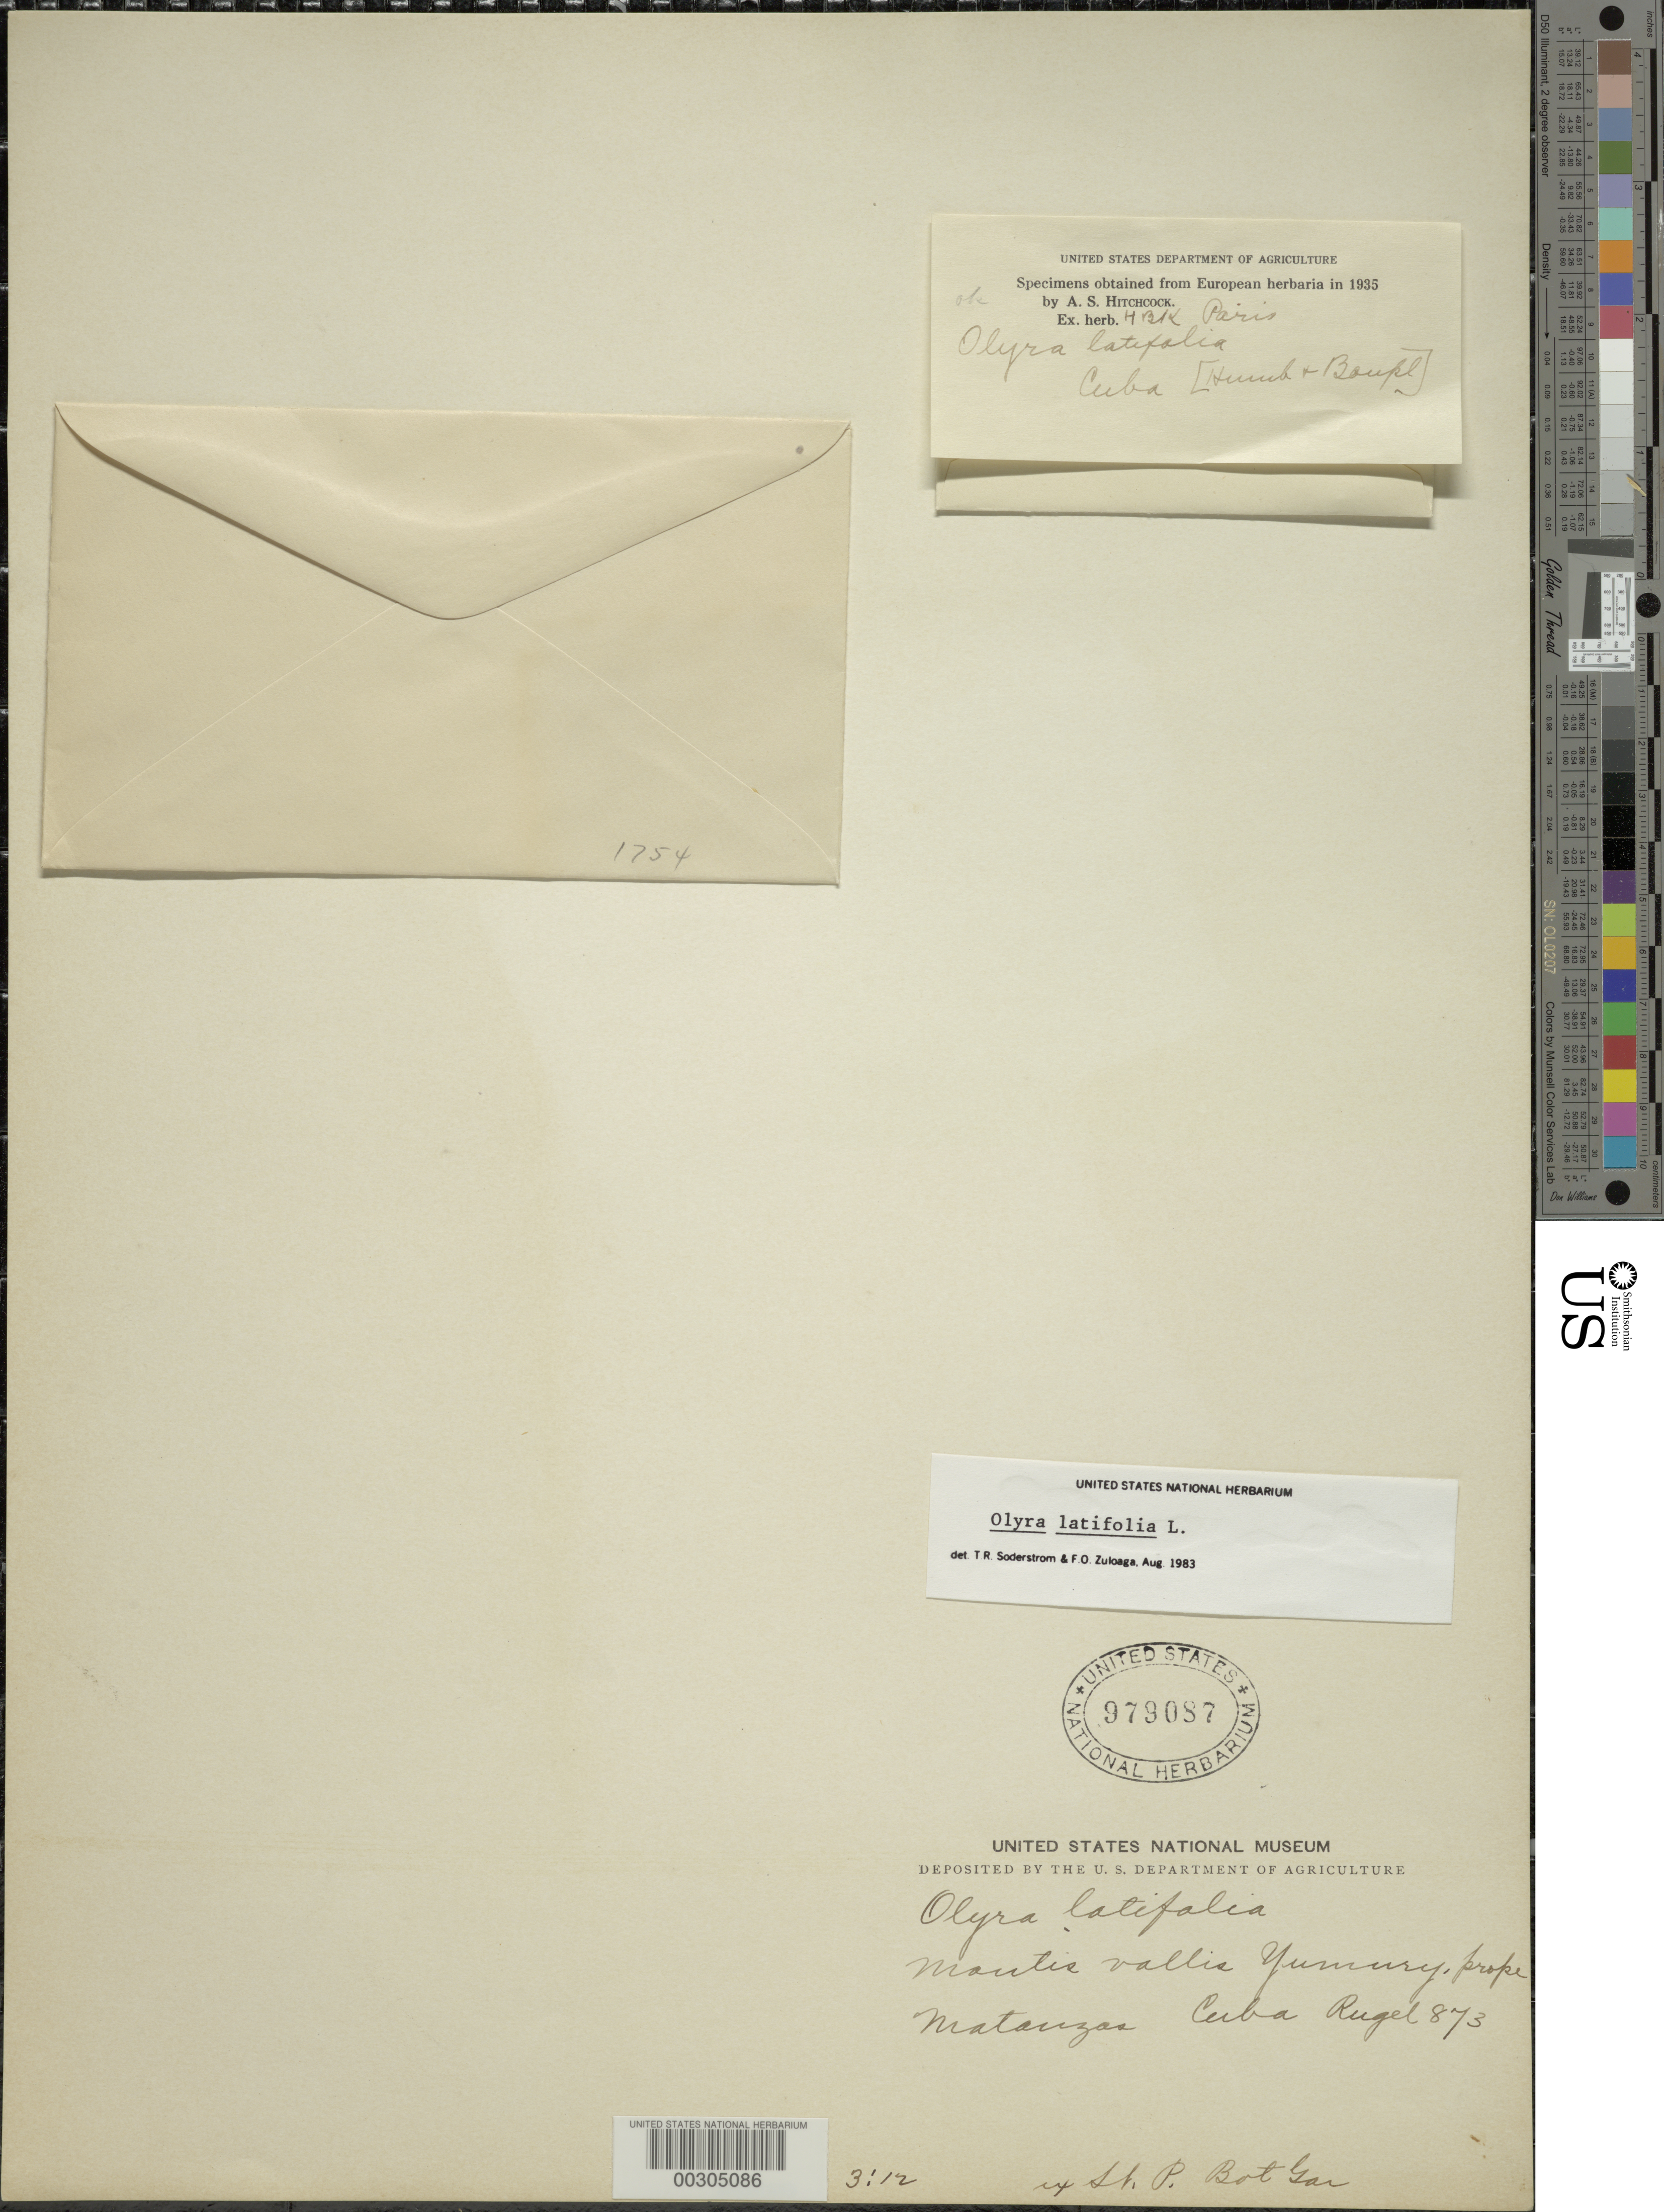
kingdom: Plantae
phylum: Tracheophyta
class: Liliopsida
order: Poales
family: Poaceae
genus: Olyra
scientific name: Olyra latifolia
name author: L.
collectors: Rugel, --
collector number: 873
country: Cuba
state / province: Matanzas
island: Greater Antilles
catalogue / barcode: US 979087